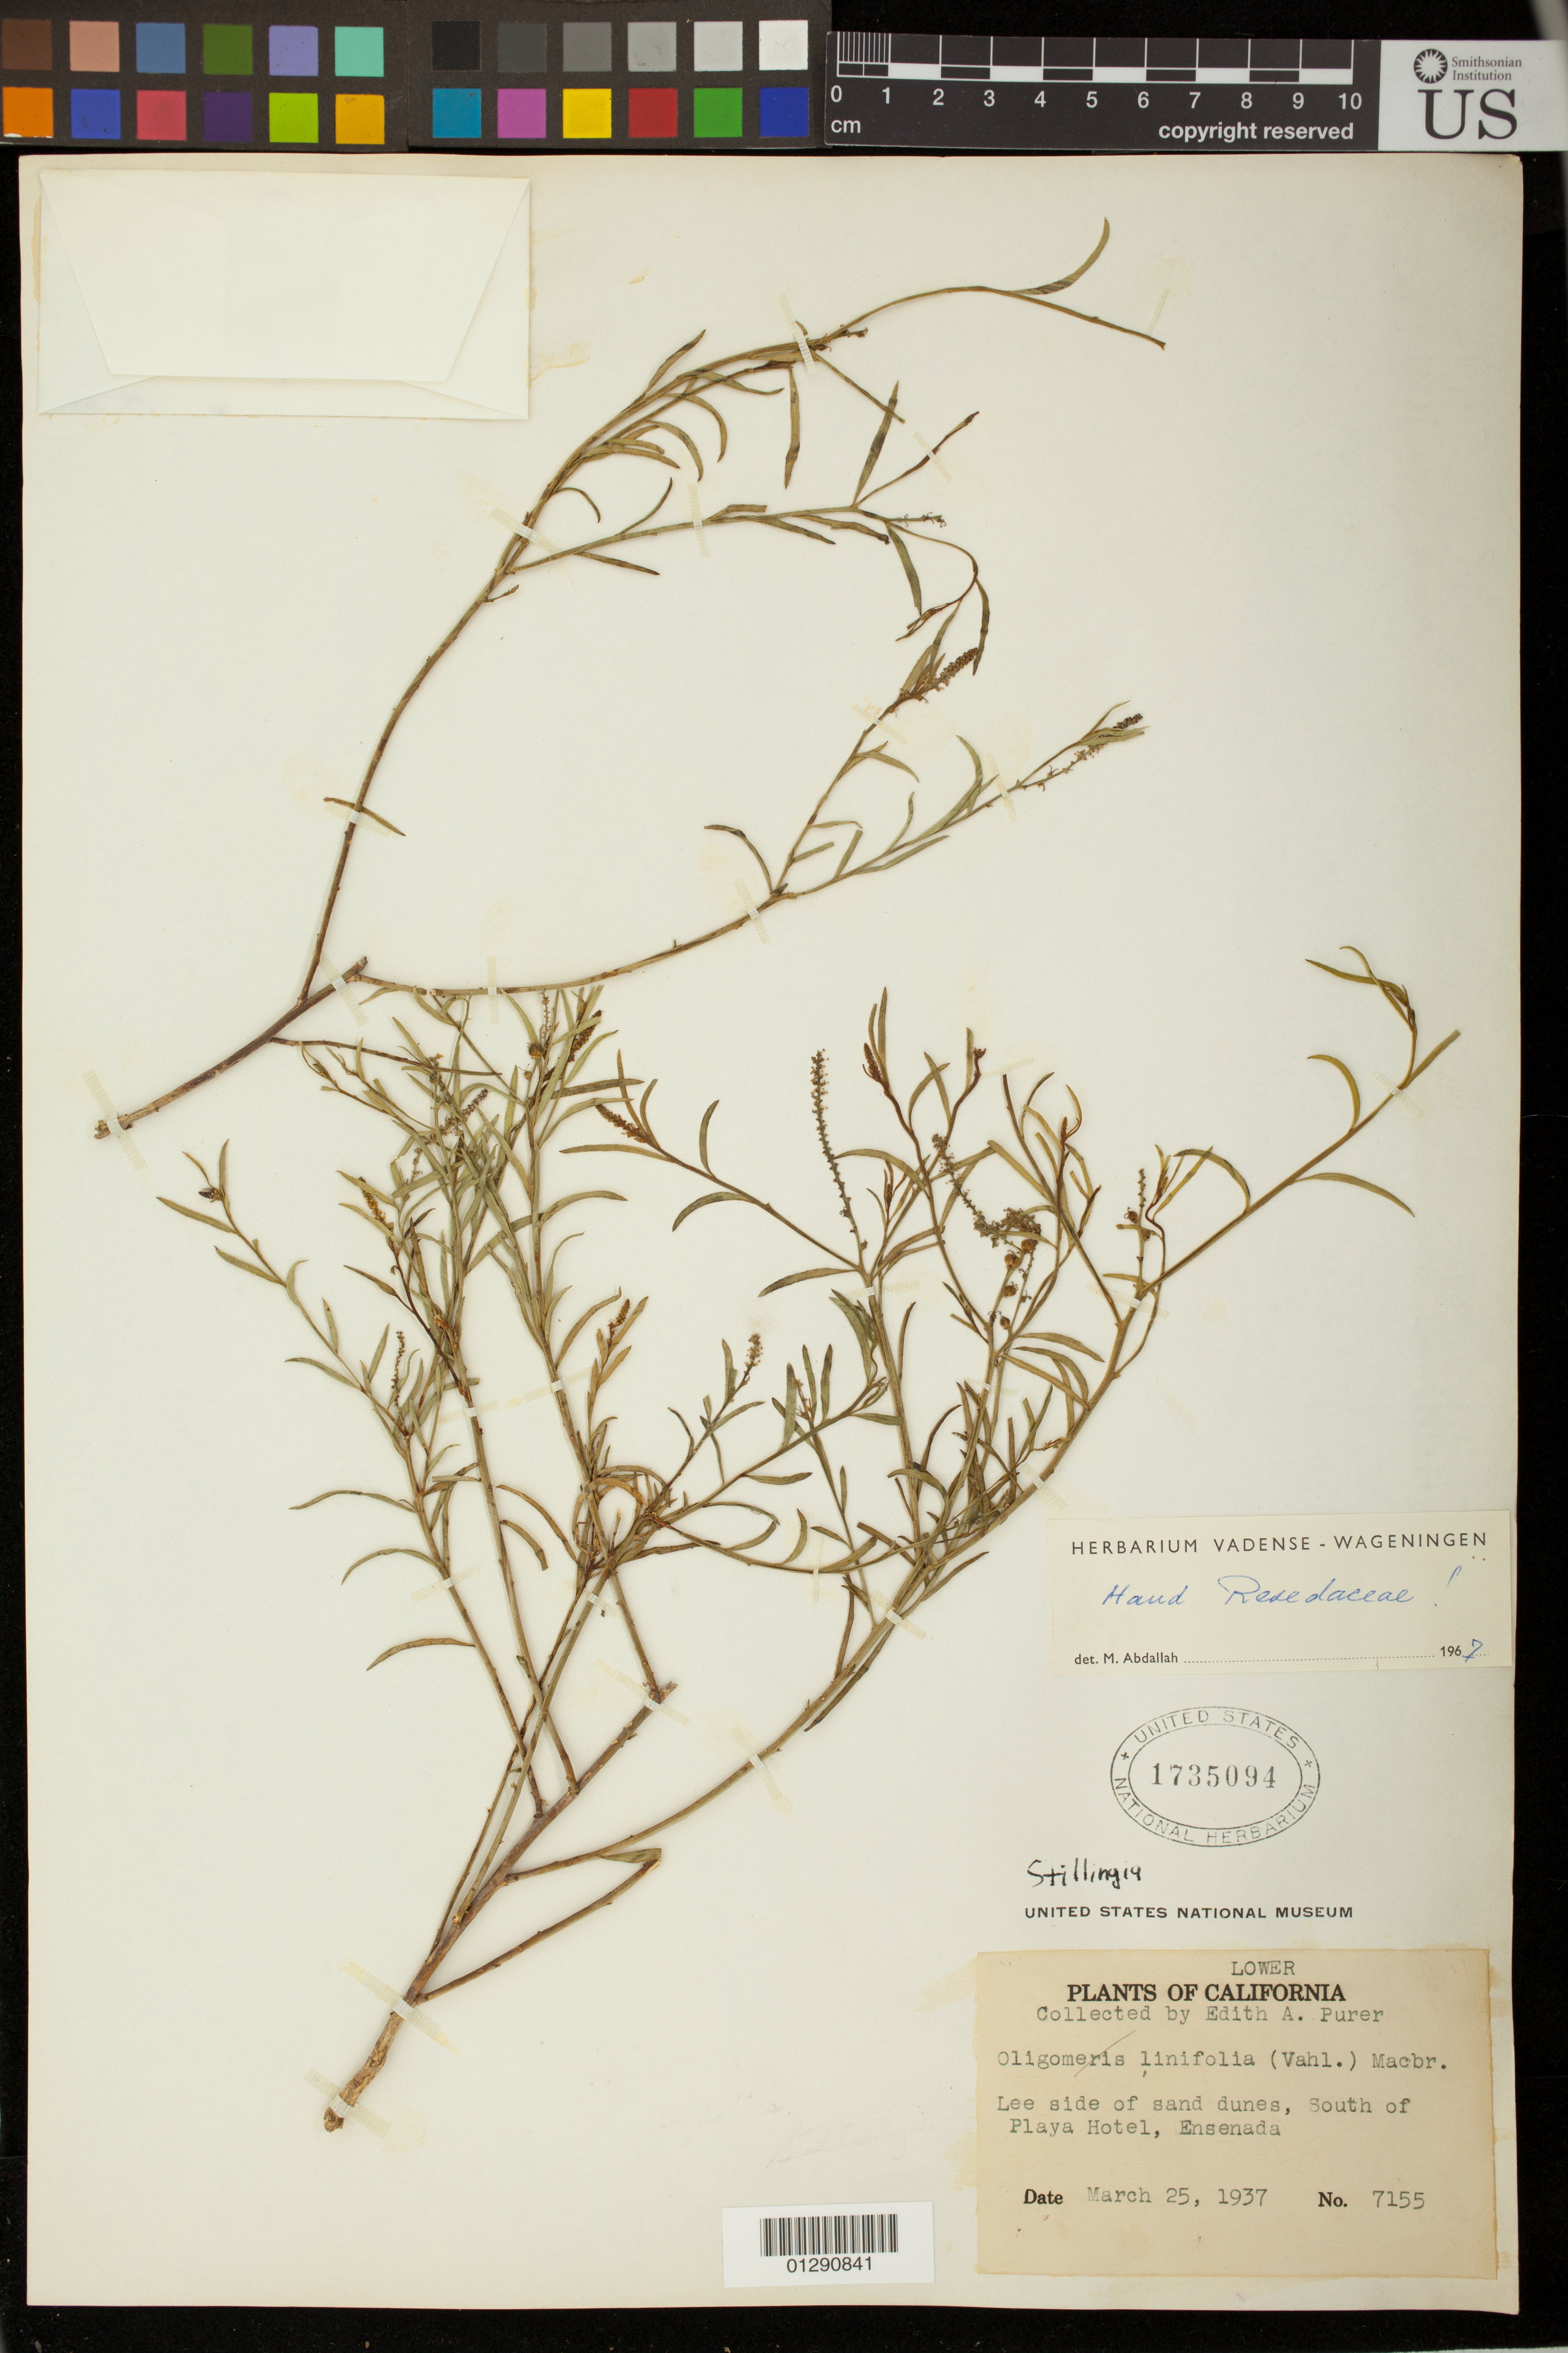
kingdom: Plantae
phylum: Tracheophyta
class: Magnoliopsida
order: Malpighiales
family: Euphorbiaceae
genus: Stillingia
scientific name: Stillingia linearifolia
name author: S. Watson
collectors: E. Purer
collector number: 7155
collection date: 1937-03-25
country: Mexico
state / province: Baja California Norte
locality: Lee side of sand dunes, South of Playa Hotel, Ensenada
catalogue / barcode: US 1735094